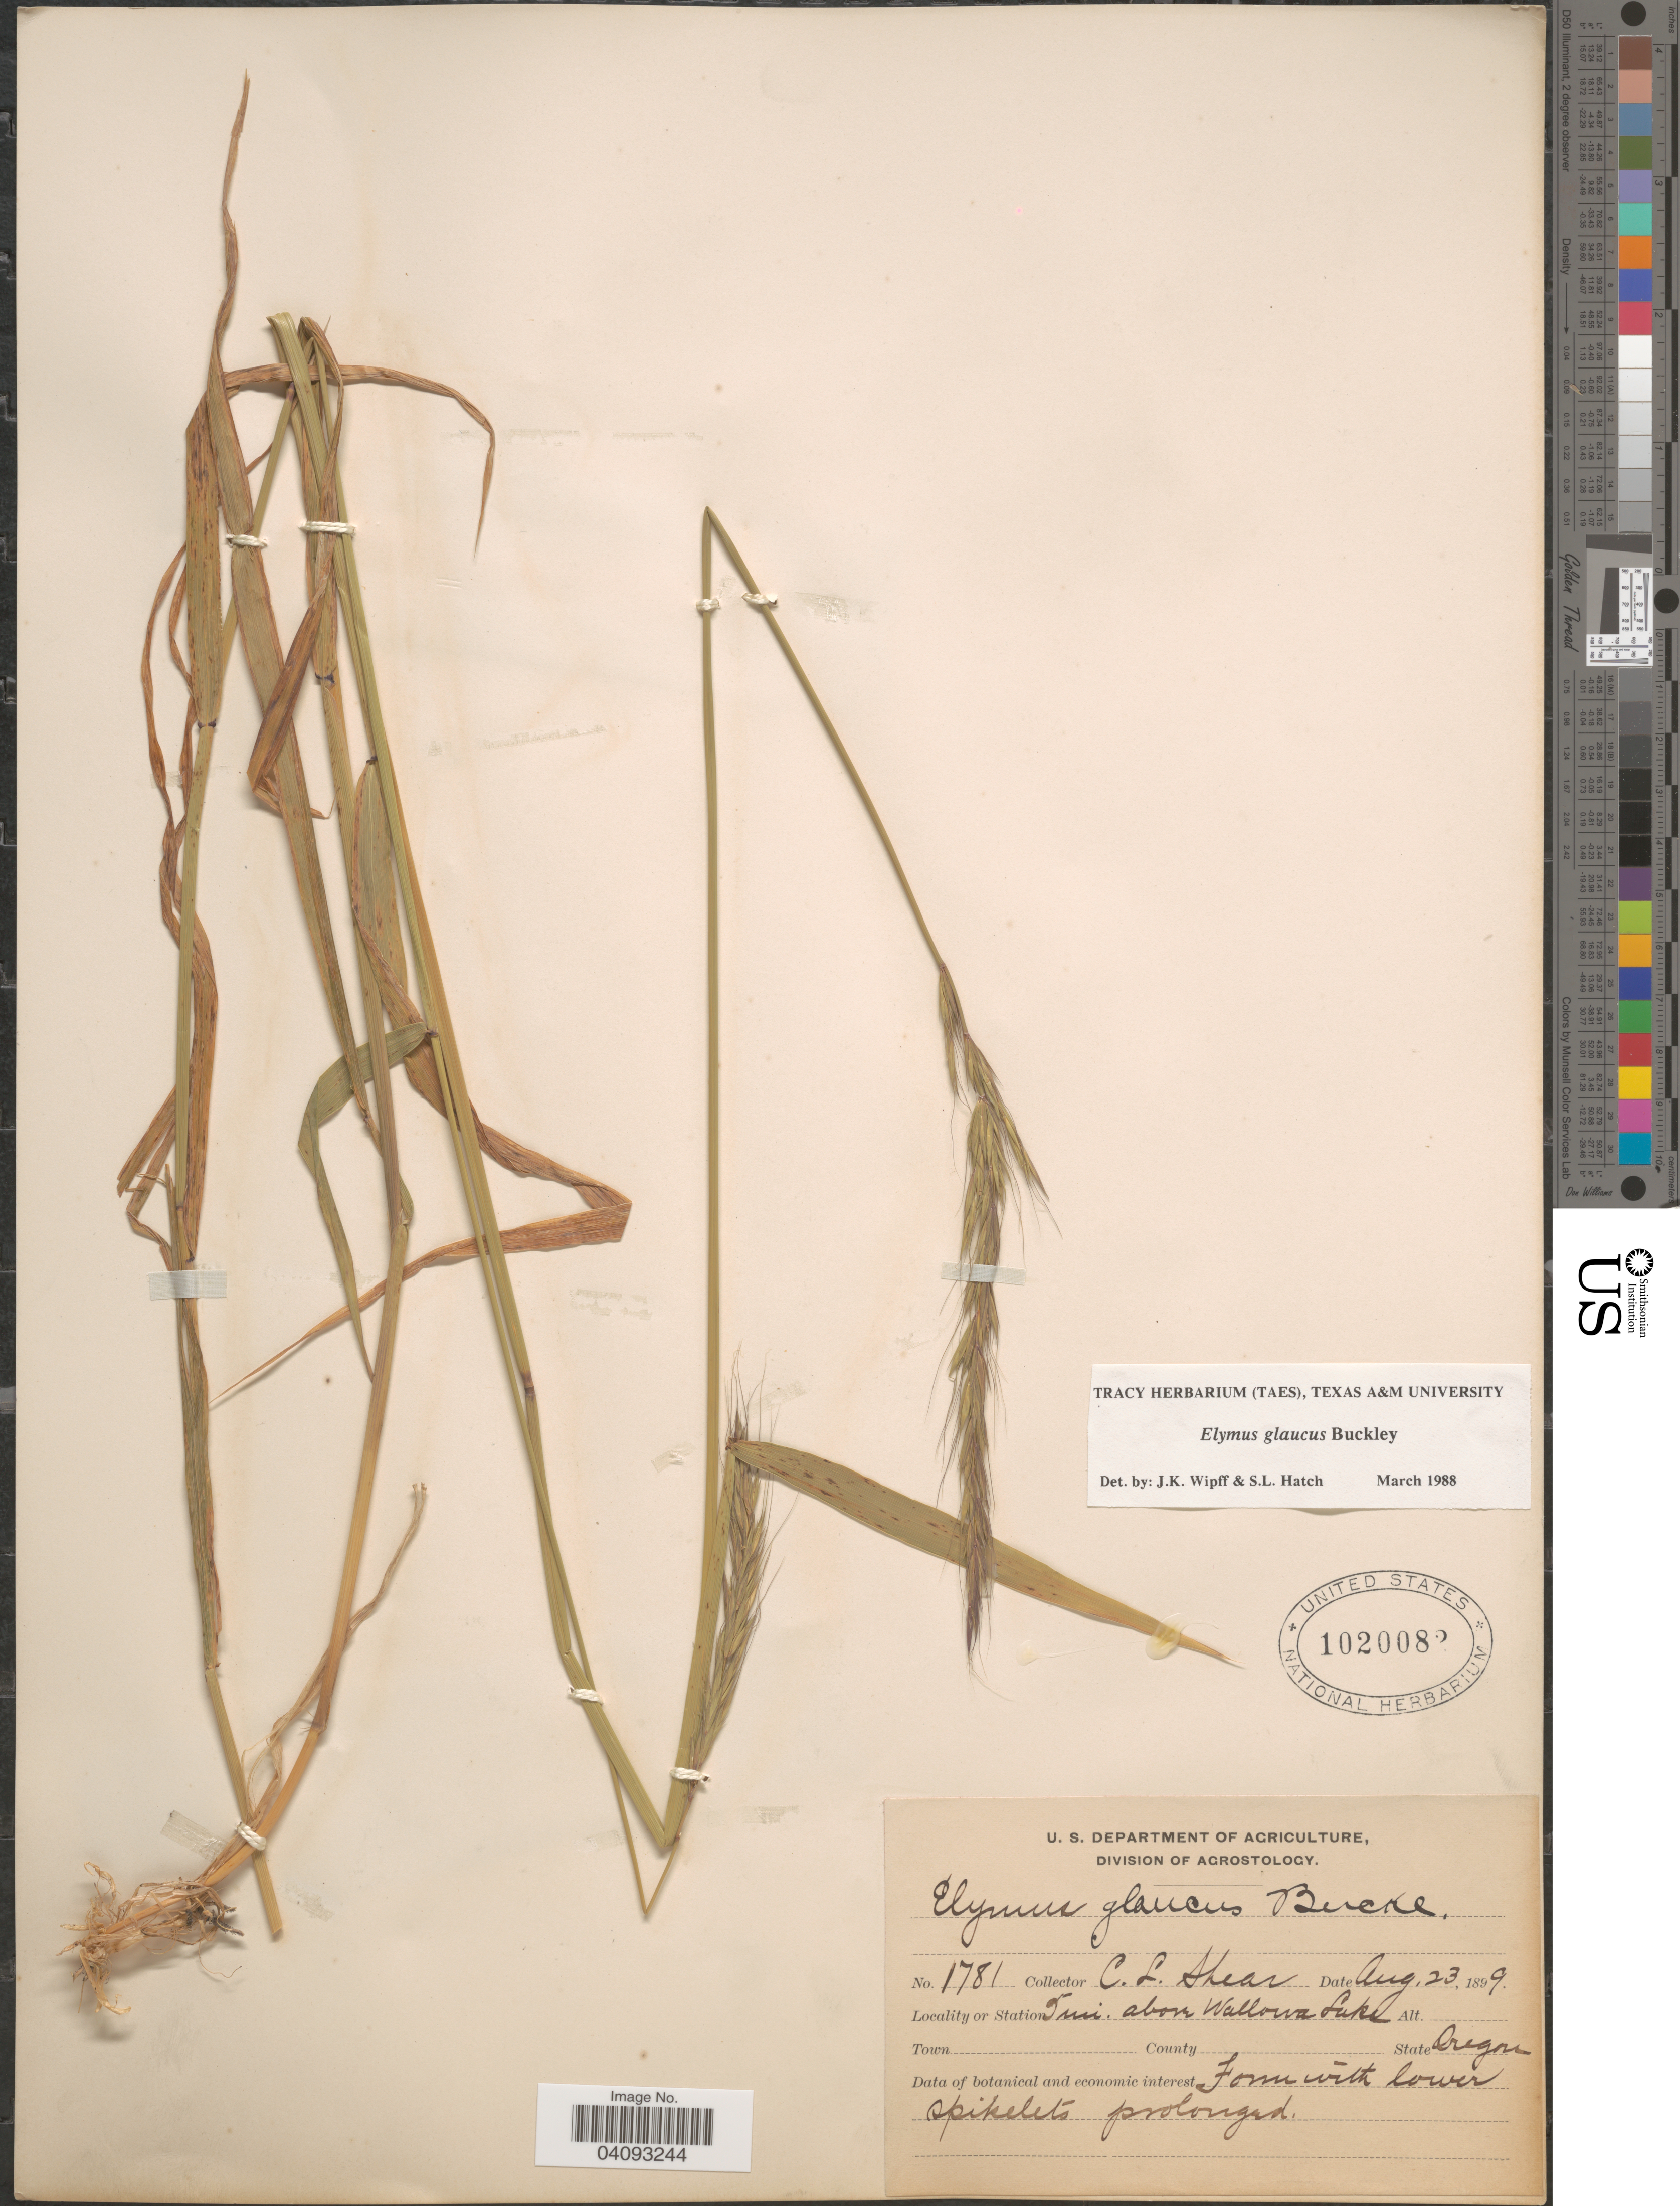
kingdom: Plantae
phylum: Tracheophyta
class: Liliopsida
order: Poales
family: Poaceae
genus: Elymus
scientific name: Elymus glaucus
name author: Buckley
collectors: C. L. Shear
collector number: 1781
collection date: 1899-08-23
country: United States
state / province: Oregon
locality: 5 mi. above Wallowa Lake.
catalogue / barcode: US 1020082